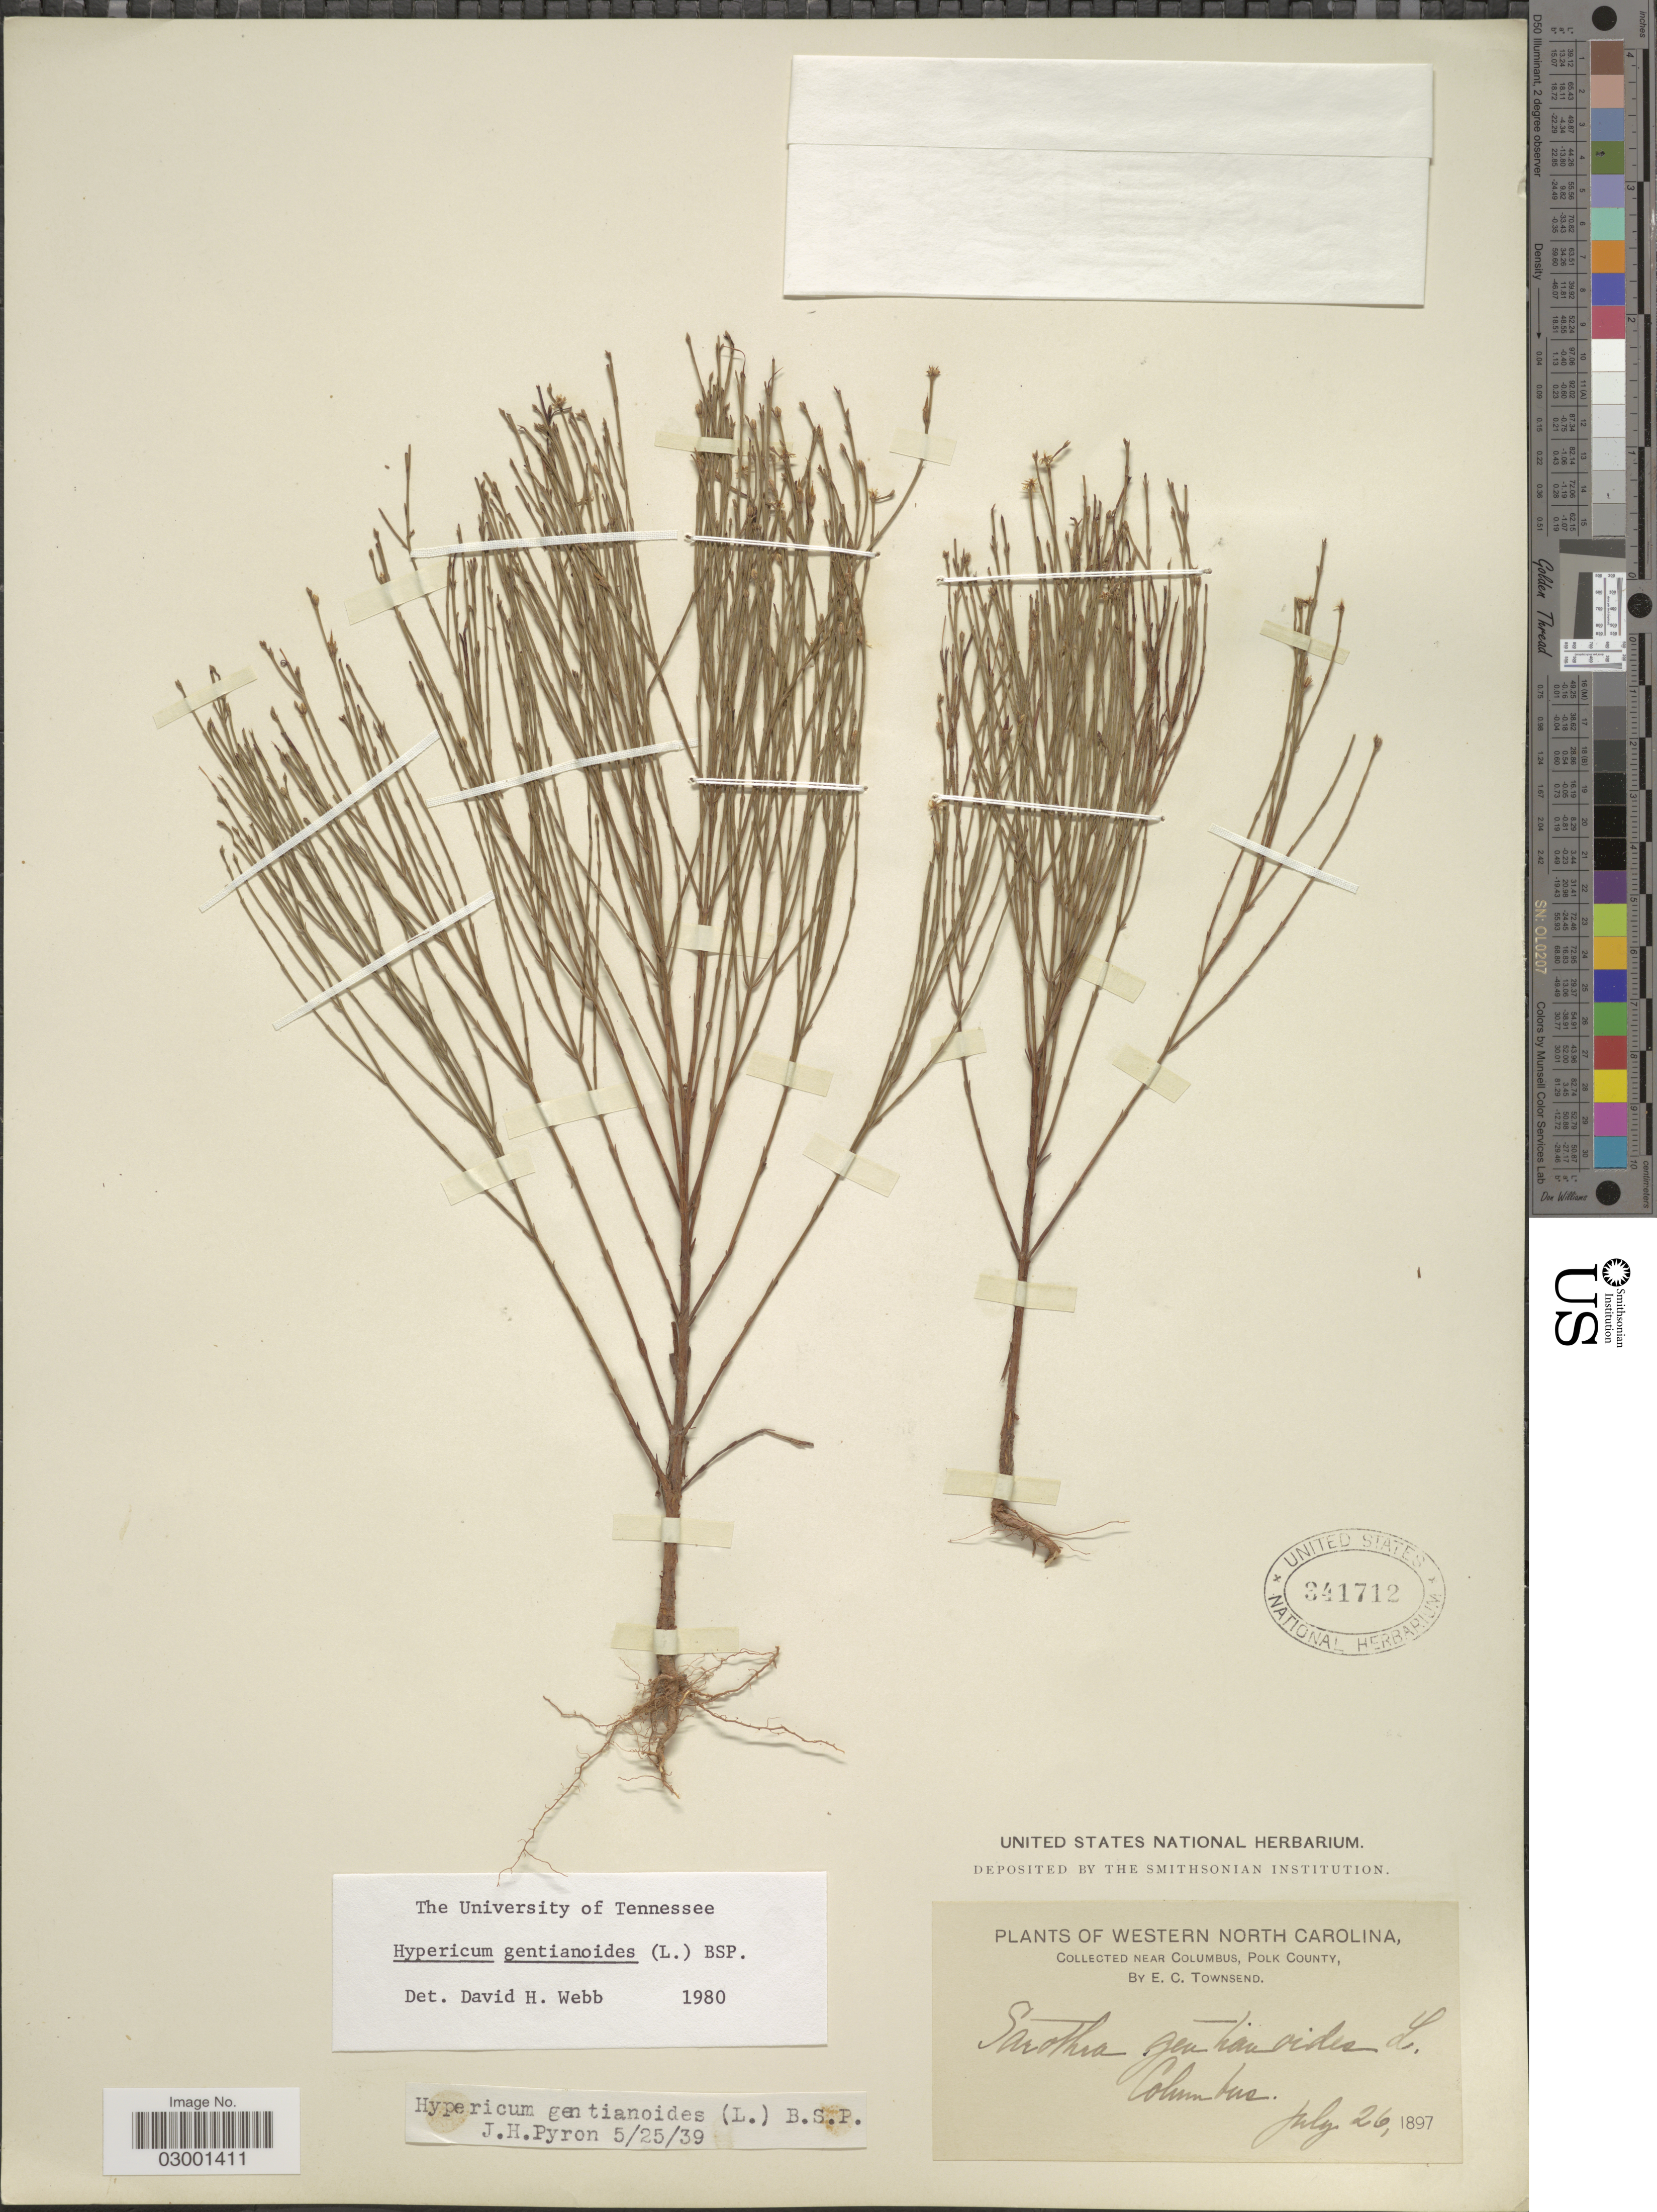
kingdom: Plantae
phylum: Tracheophyta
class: Magnoliopsida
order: Malpighiales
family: Hypericaceae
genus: Hypericum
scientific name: Hypericum gentianoides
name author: (L.) Britton, Stearns & Poggenb.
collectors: E. C. Townsend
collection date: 1897-07-26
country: United States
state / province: North Carolina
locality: Western North Carolina, Near Columbus, Polk County.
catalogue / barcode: US 341712